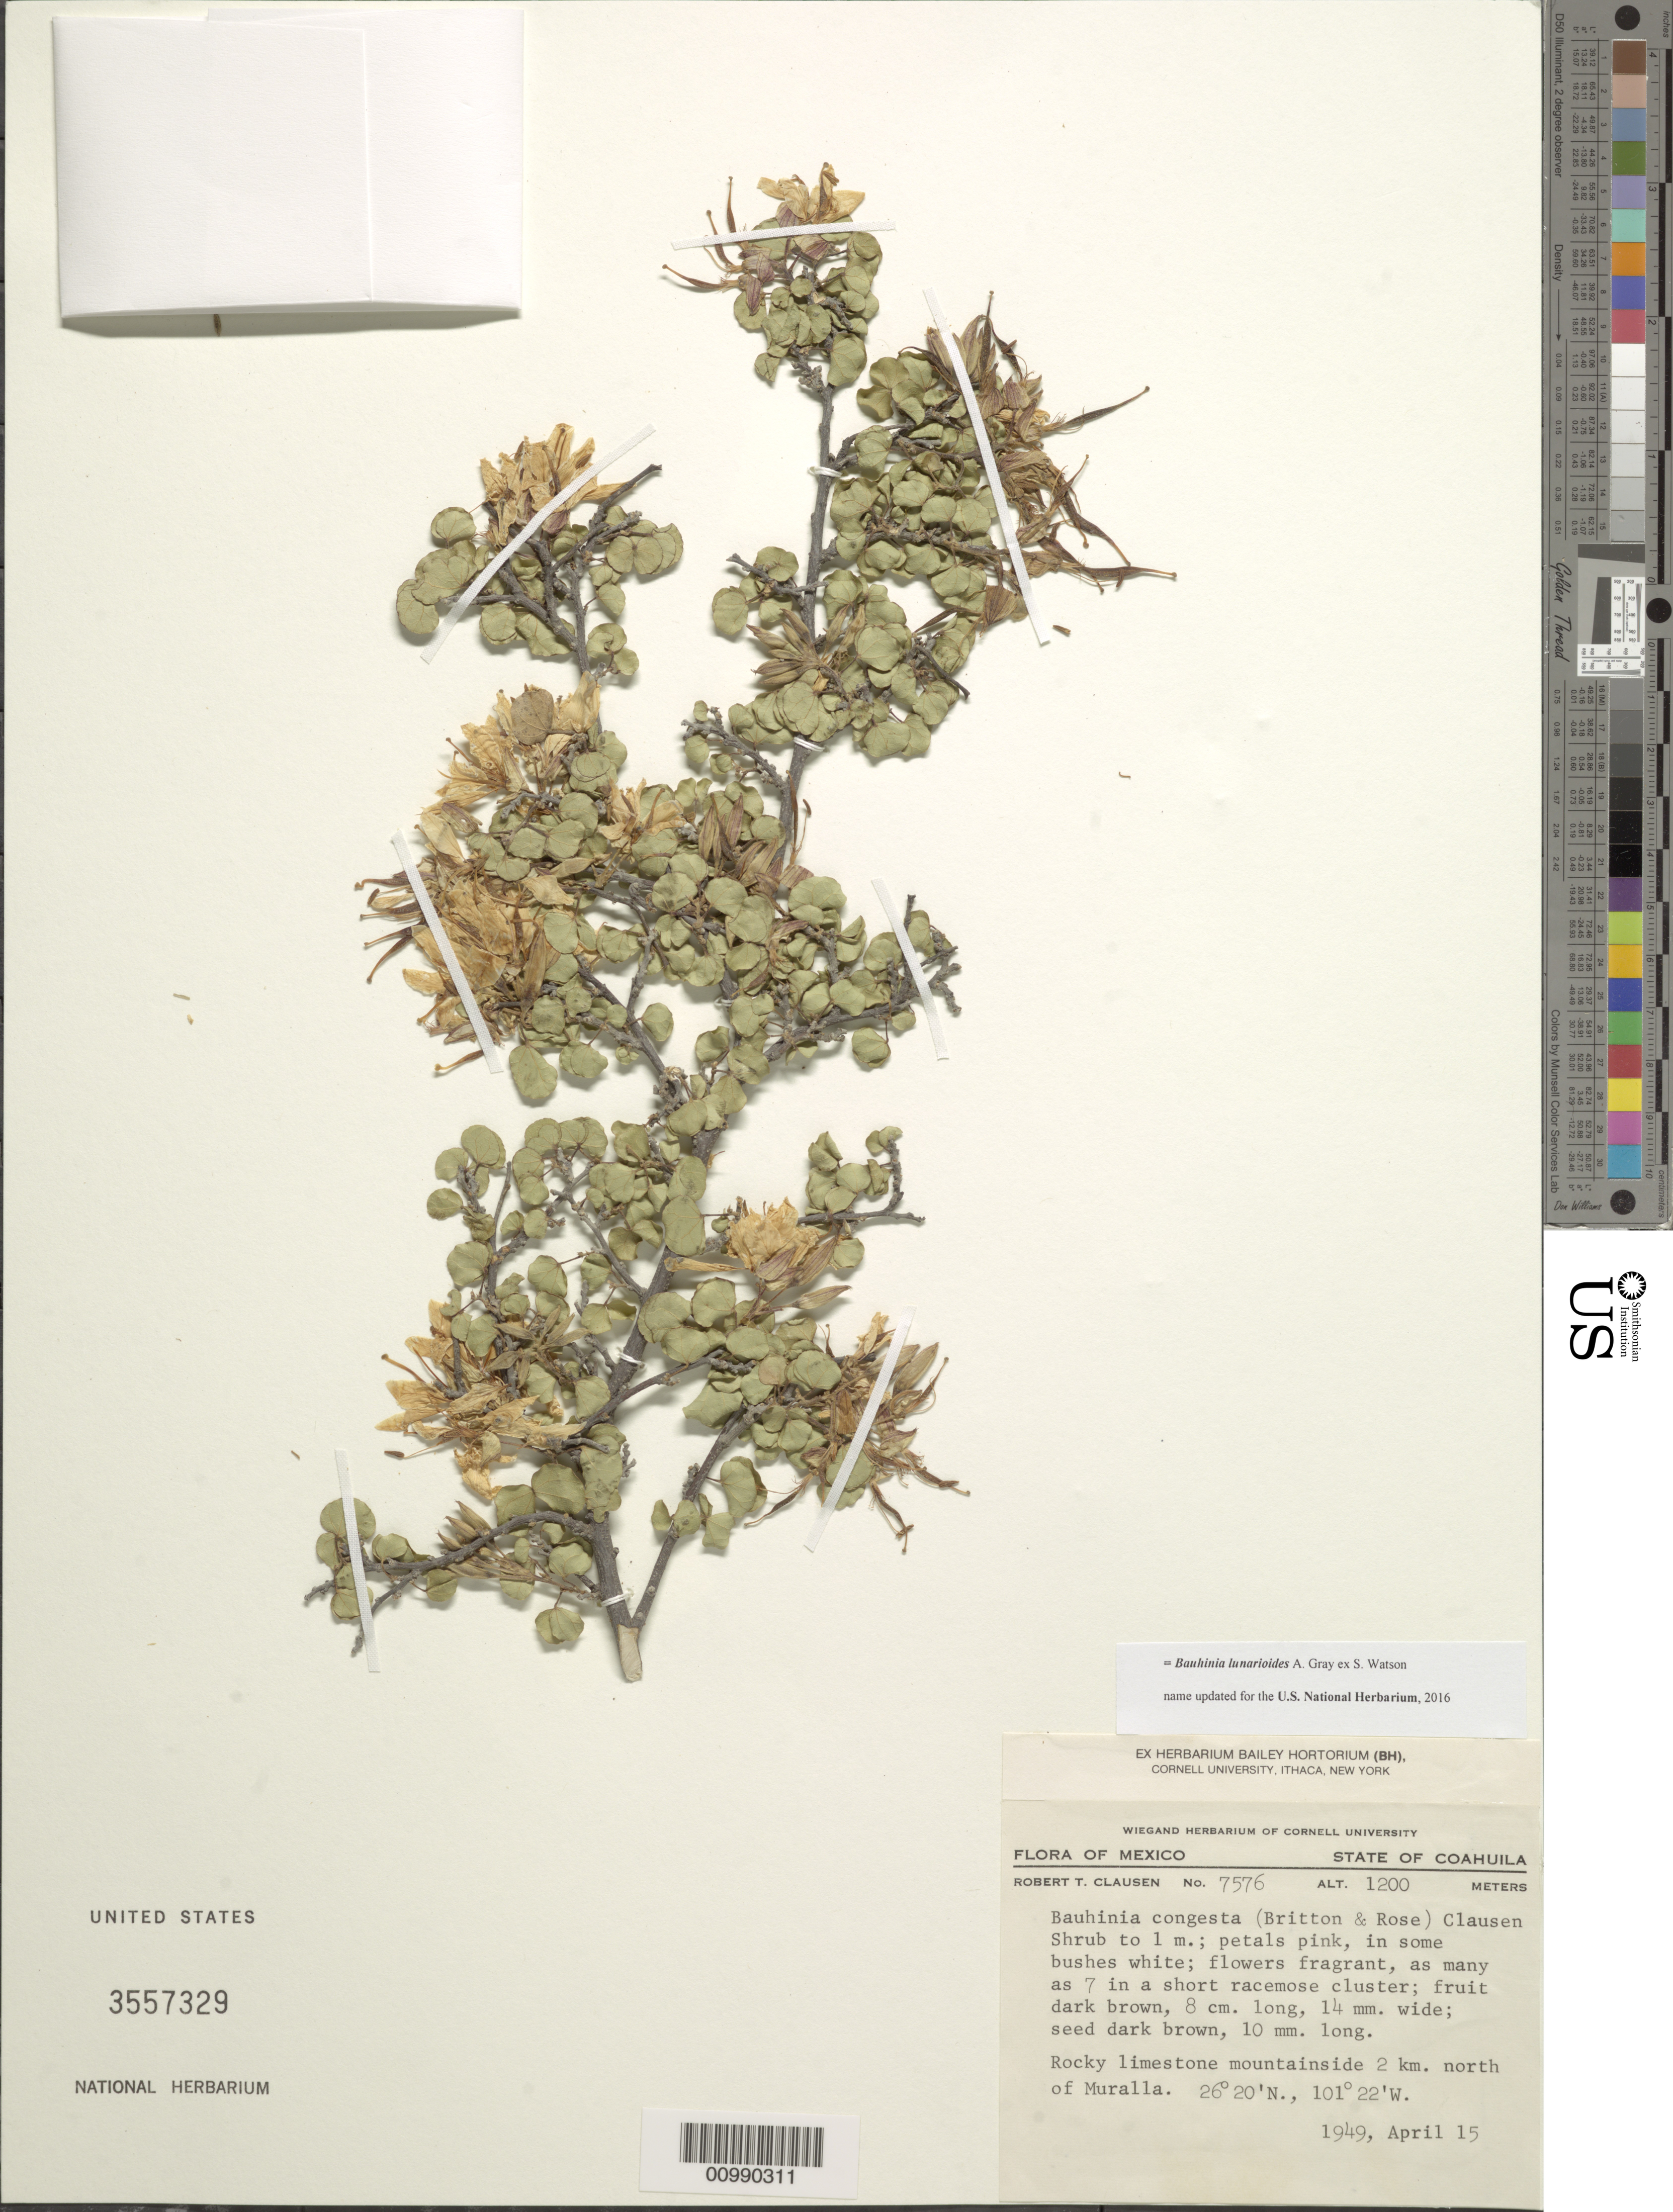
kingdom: Plantae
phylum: Tracheophyta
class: Magnoliopsida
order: Fabales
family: Fabaceae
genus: Bauhinia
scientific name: Bauhinia lunarioides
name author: A. Gray ex S. Watson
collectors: R. T. Clausen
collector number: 7576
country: Mexico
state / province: Coahuila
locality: N of Muralla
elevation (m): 1200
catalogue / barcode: US 3557329